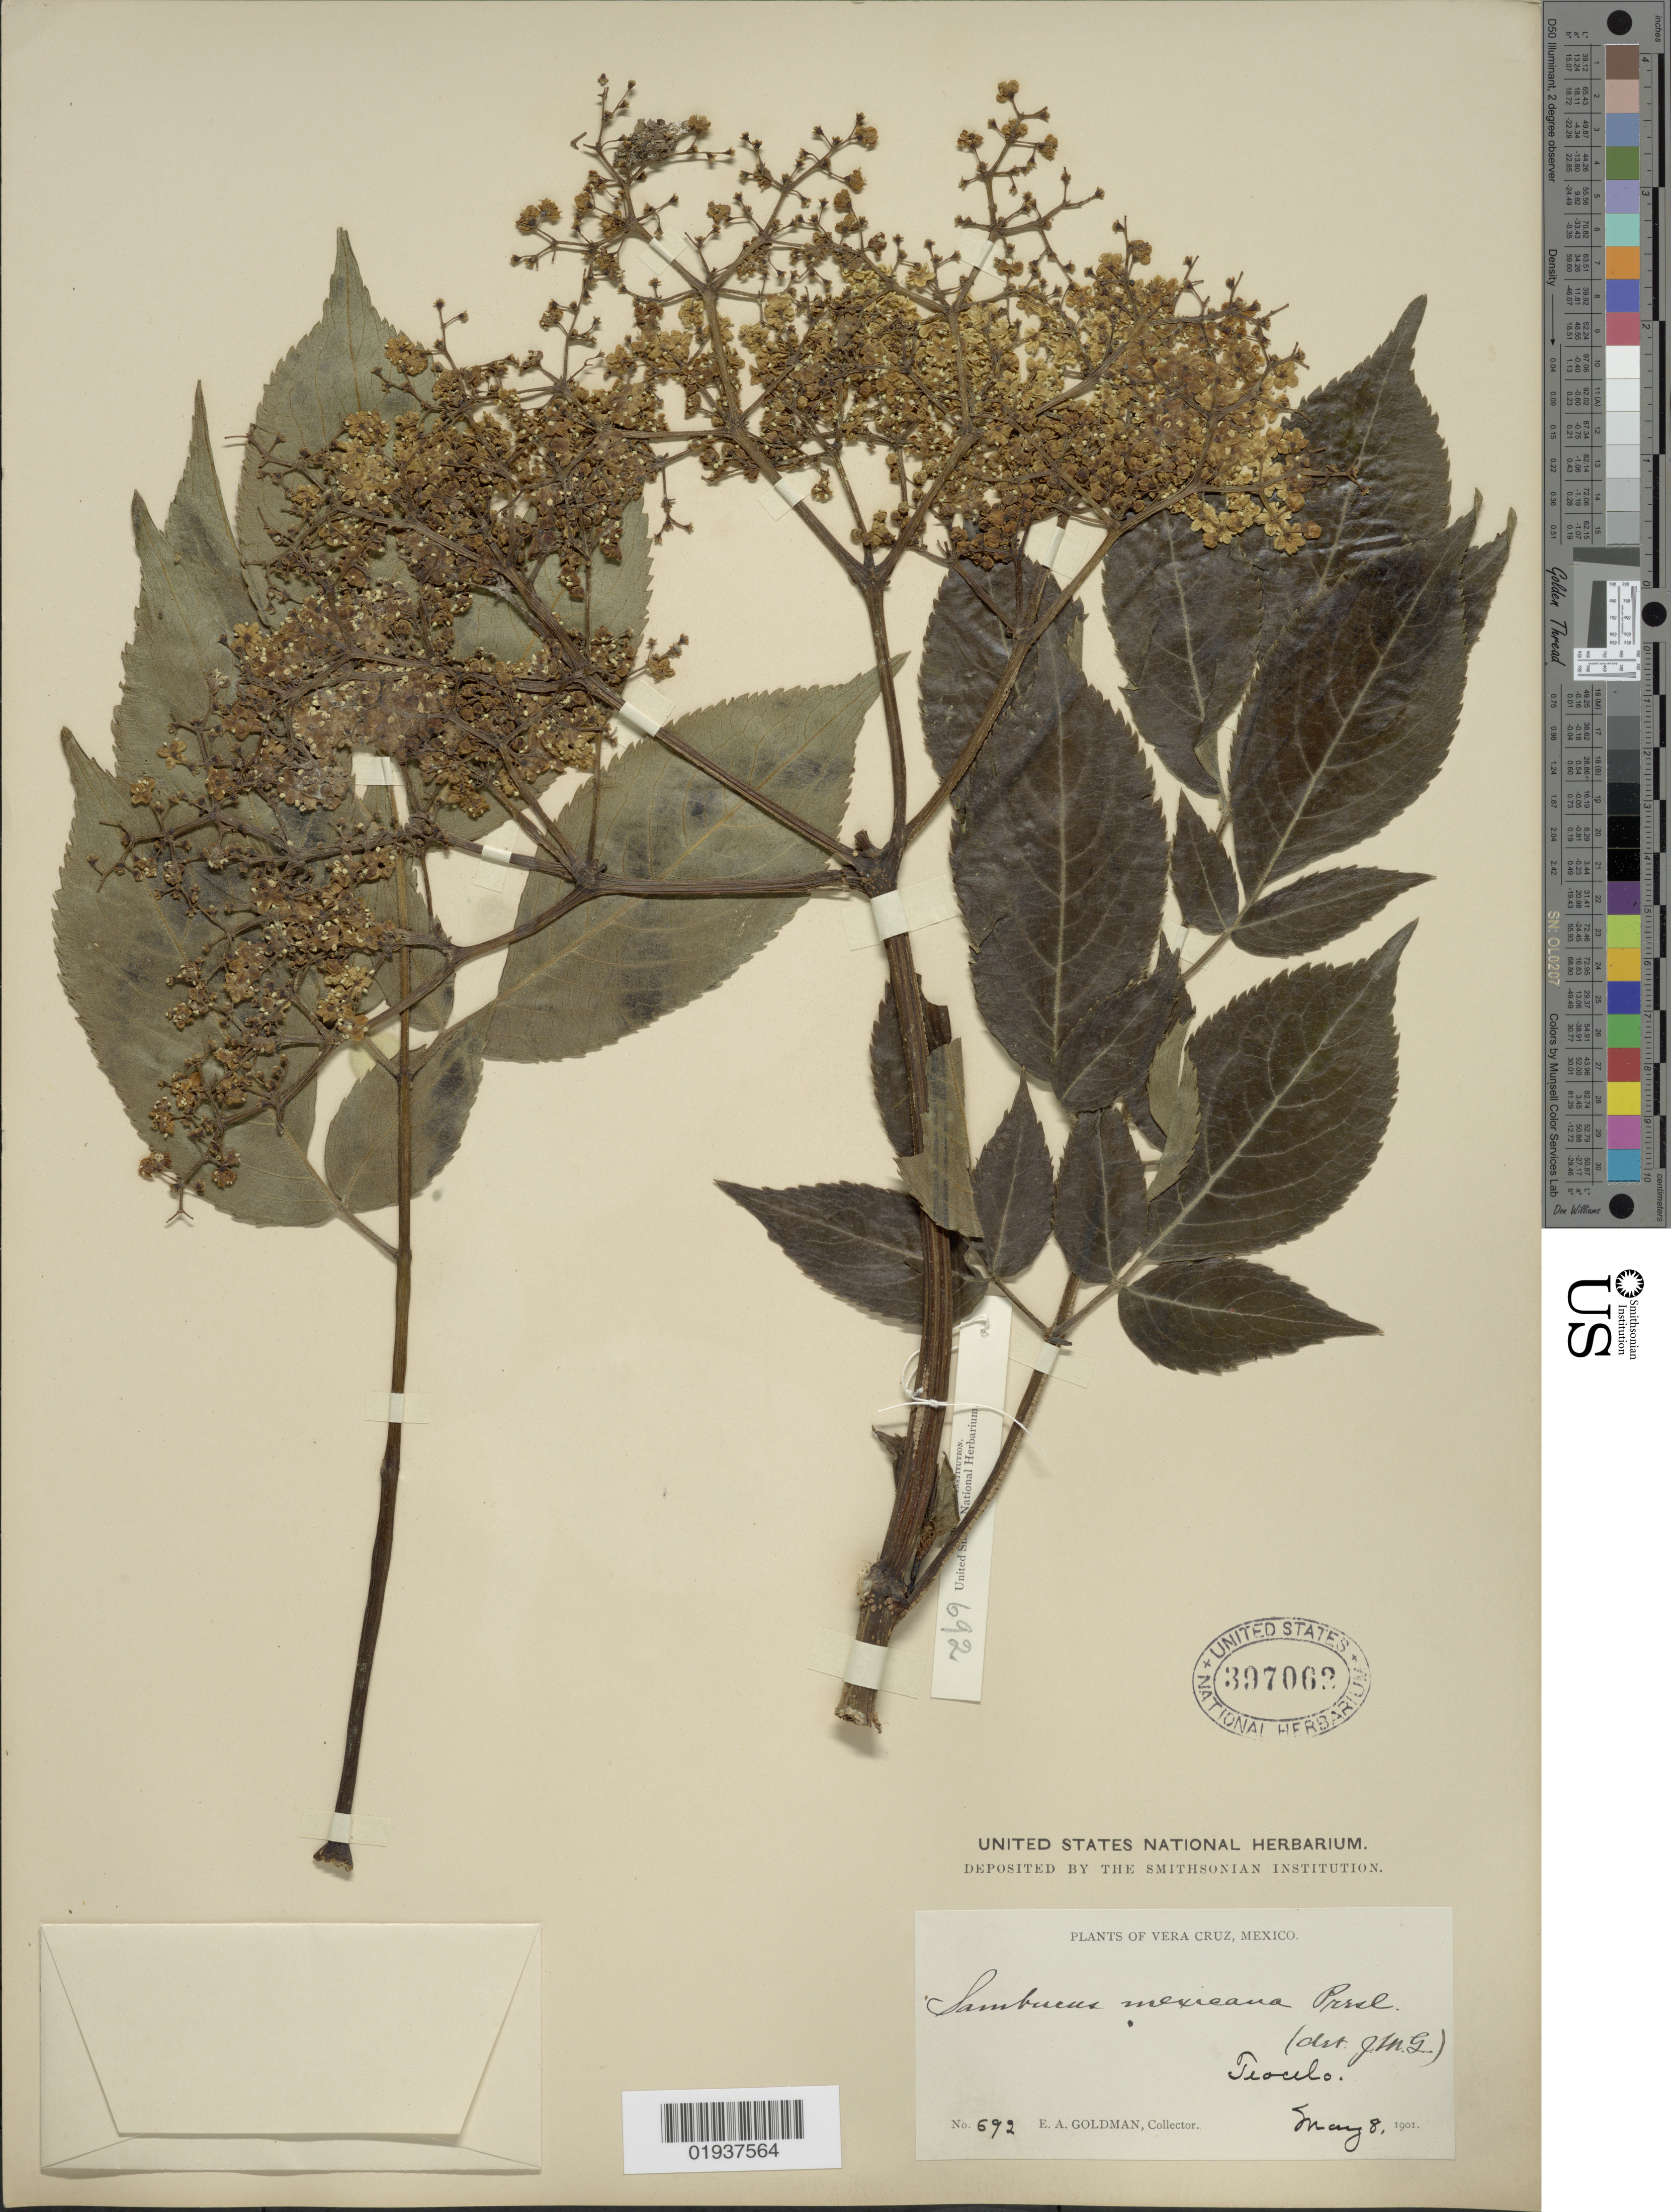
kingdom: Plantae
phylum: Tracheophyta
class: Magnoliopsida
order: Dipsacales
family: Viburnaceae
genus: Sambucus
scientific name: Sambucus mexicana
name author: C. Presl ex DC.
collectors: E. A. Goldman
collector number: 692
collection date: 1901-05-08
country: Mexico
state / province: Veracruz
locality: Vera Cruz. Teocelo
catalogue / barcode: US 397062